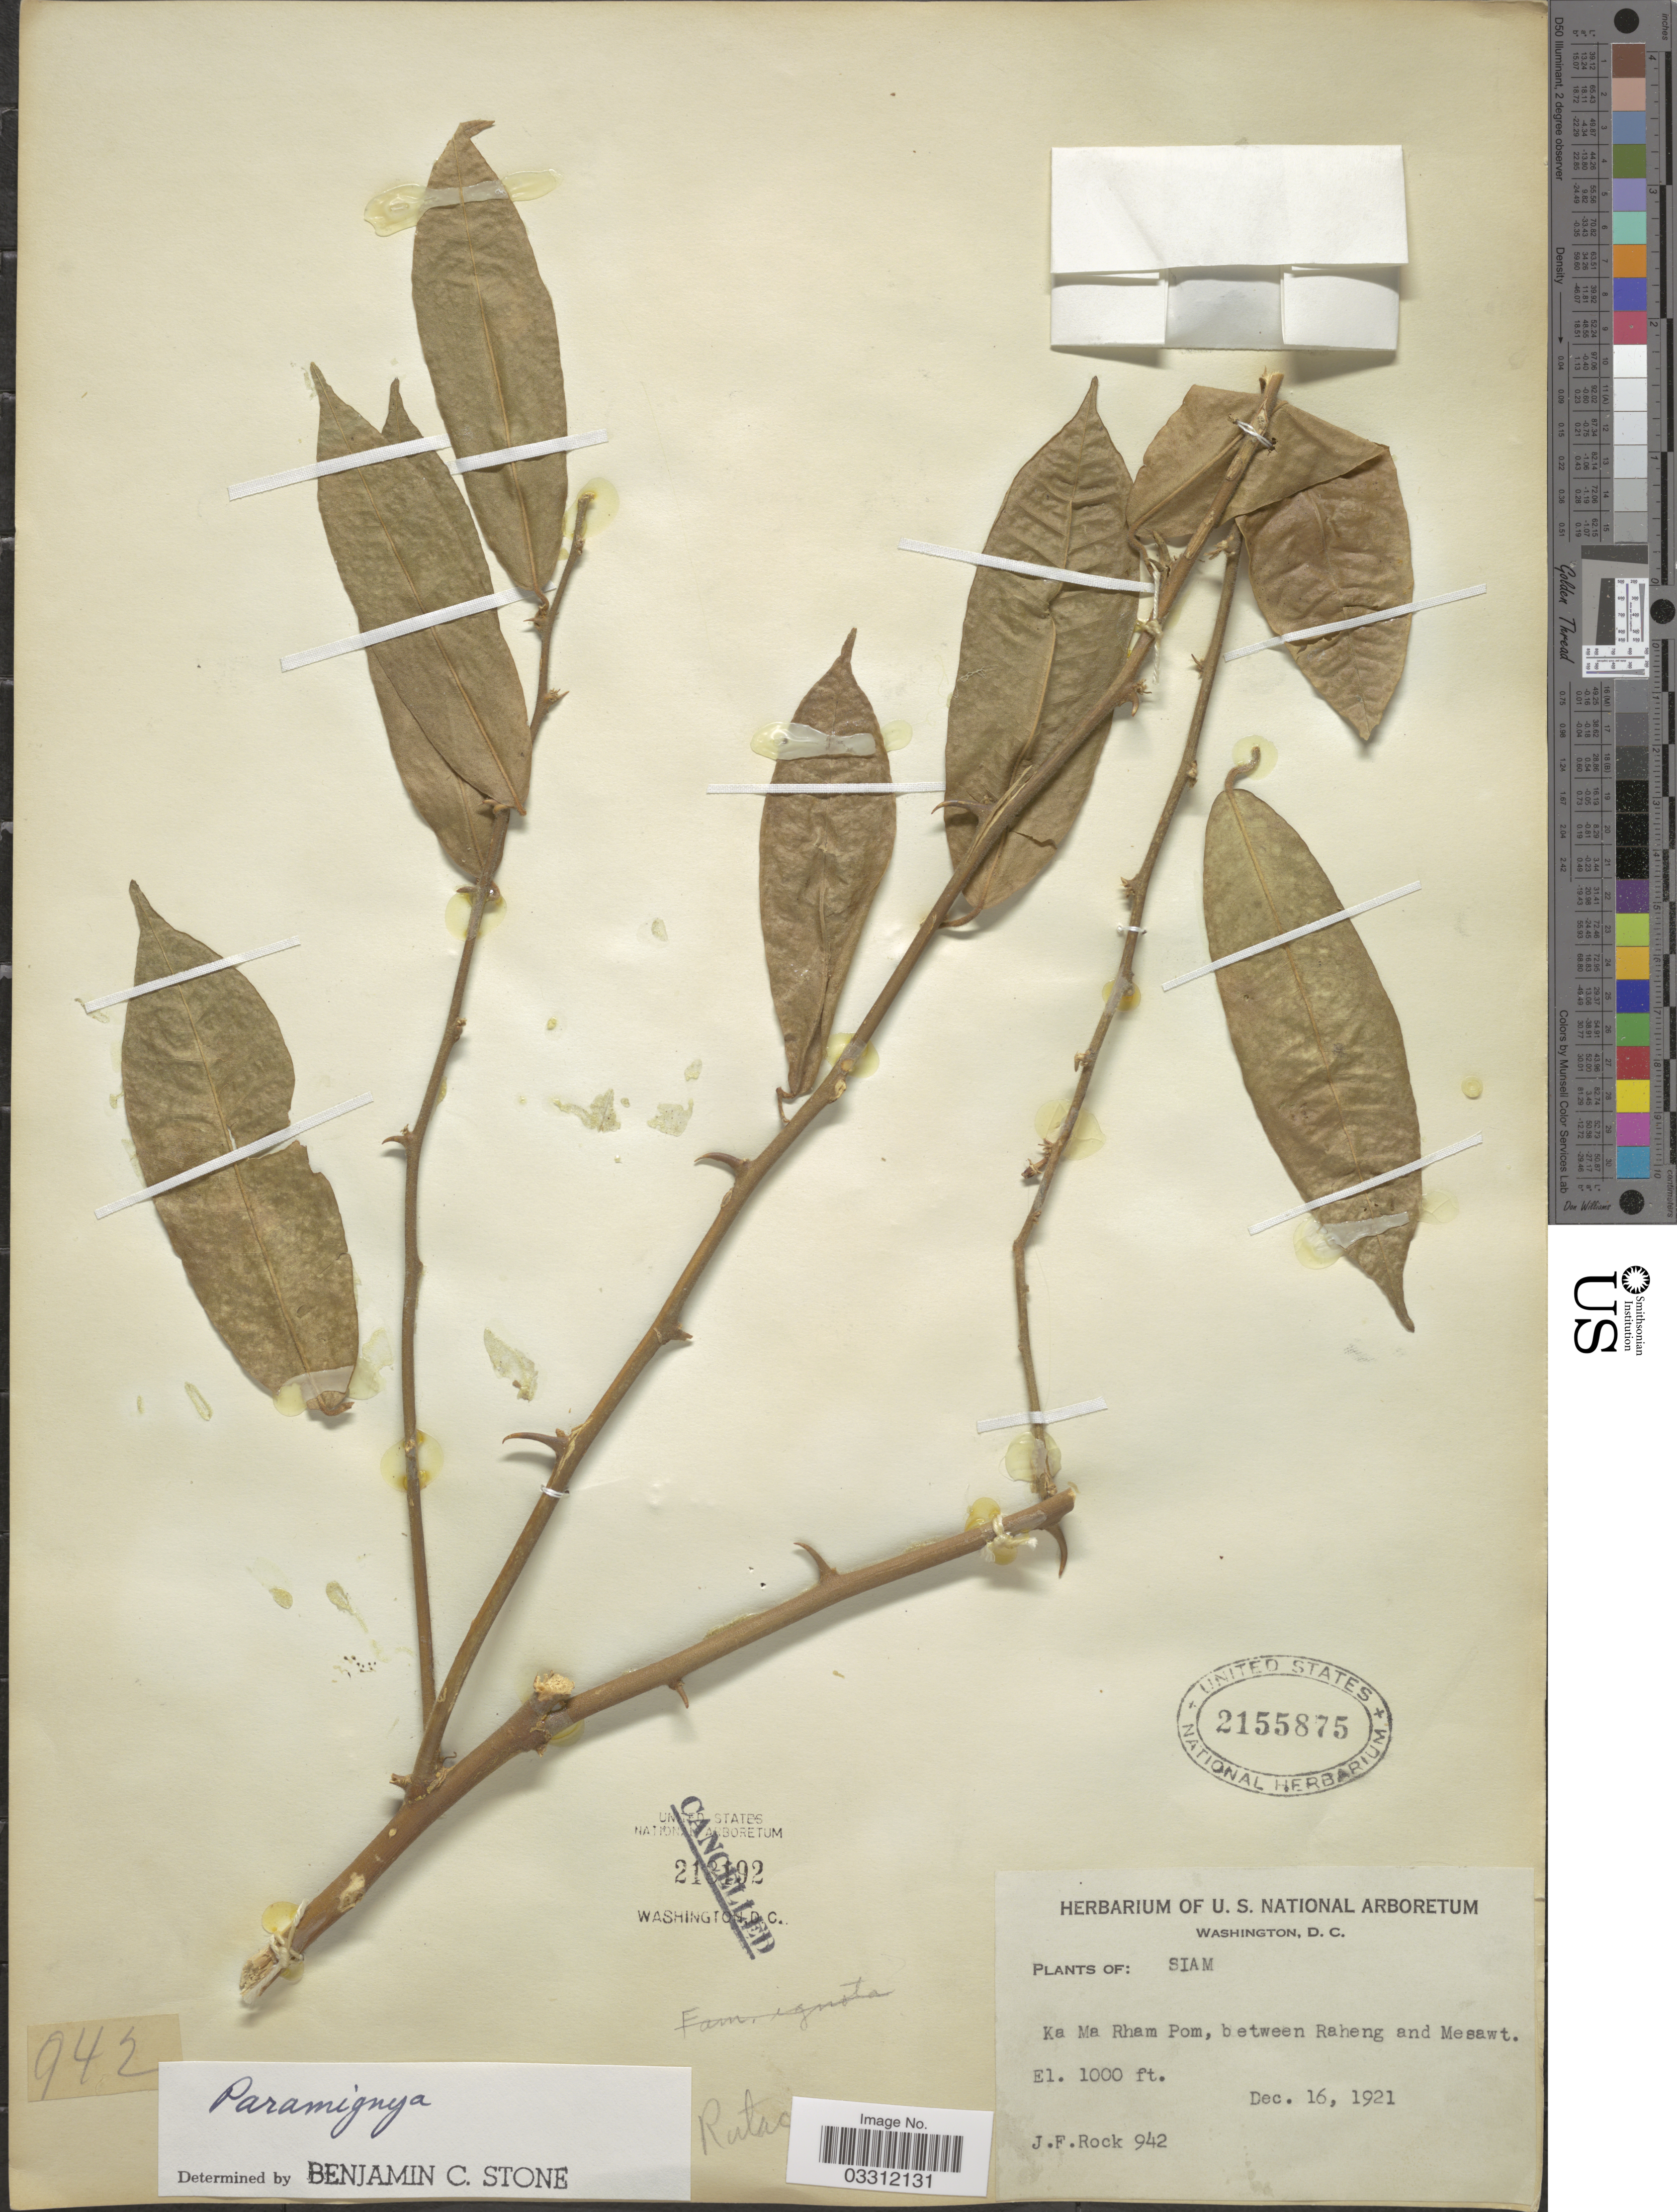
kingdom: Plantae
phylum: Tracheophyta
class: Magnoliopsida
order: Sapindales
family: Rutaceae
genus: Paramignya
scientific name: Paramignya sp.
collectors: J. Rock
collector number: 942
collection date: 1921-12-16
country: Thailand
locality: Siam, Ka Ma Rham Pom, between Raheng and Mesawt.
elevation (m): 305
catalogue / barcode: US 2155875